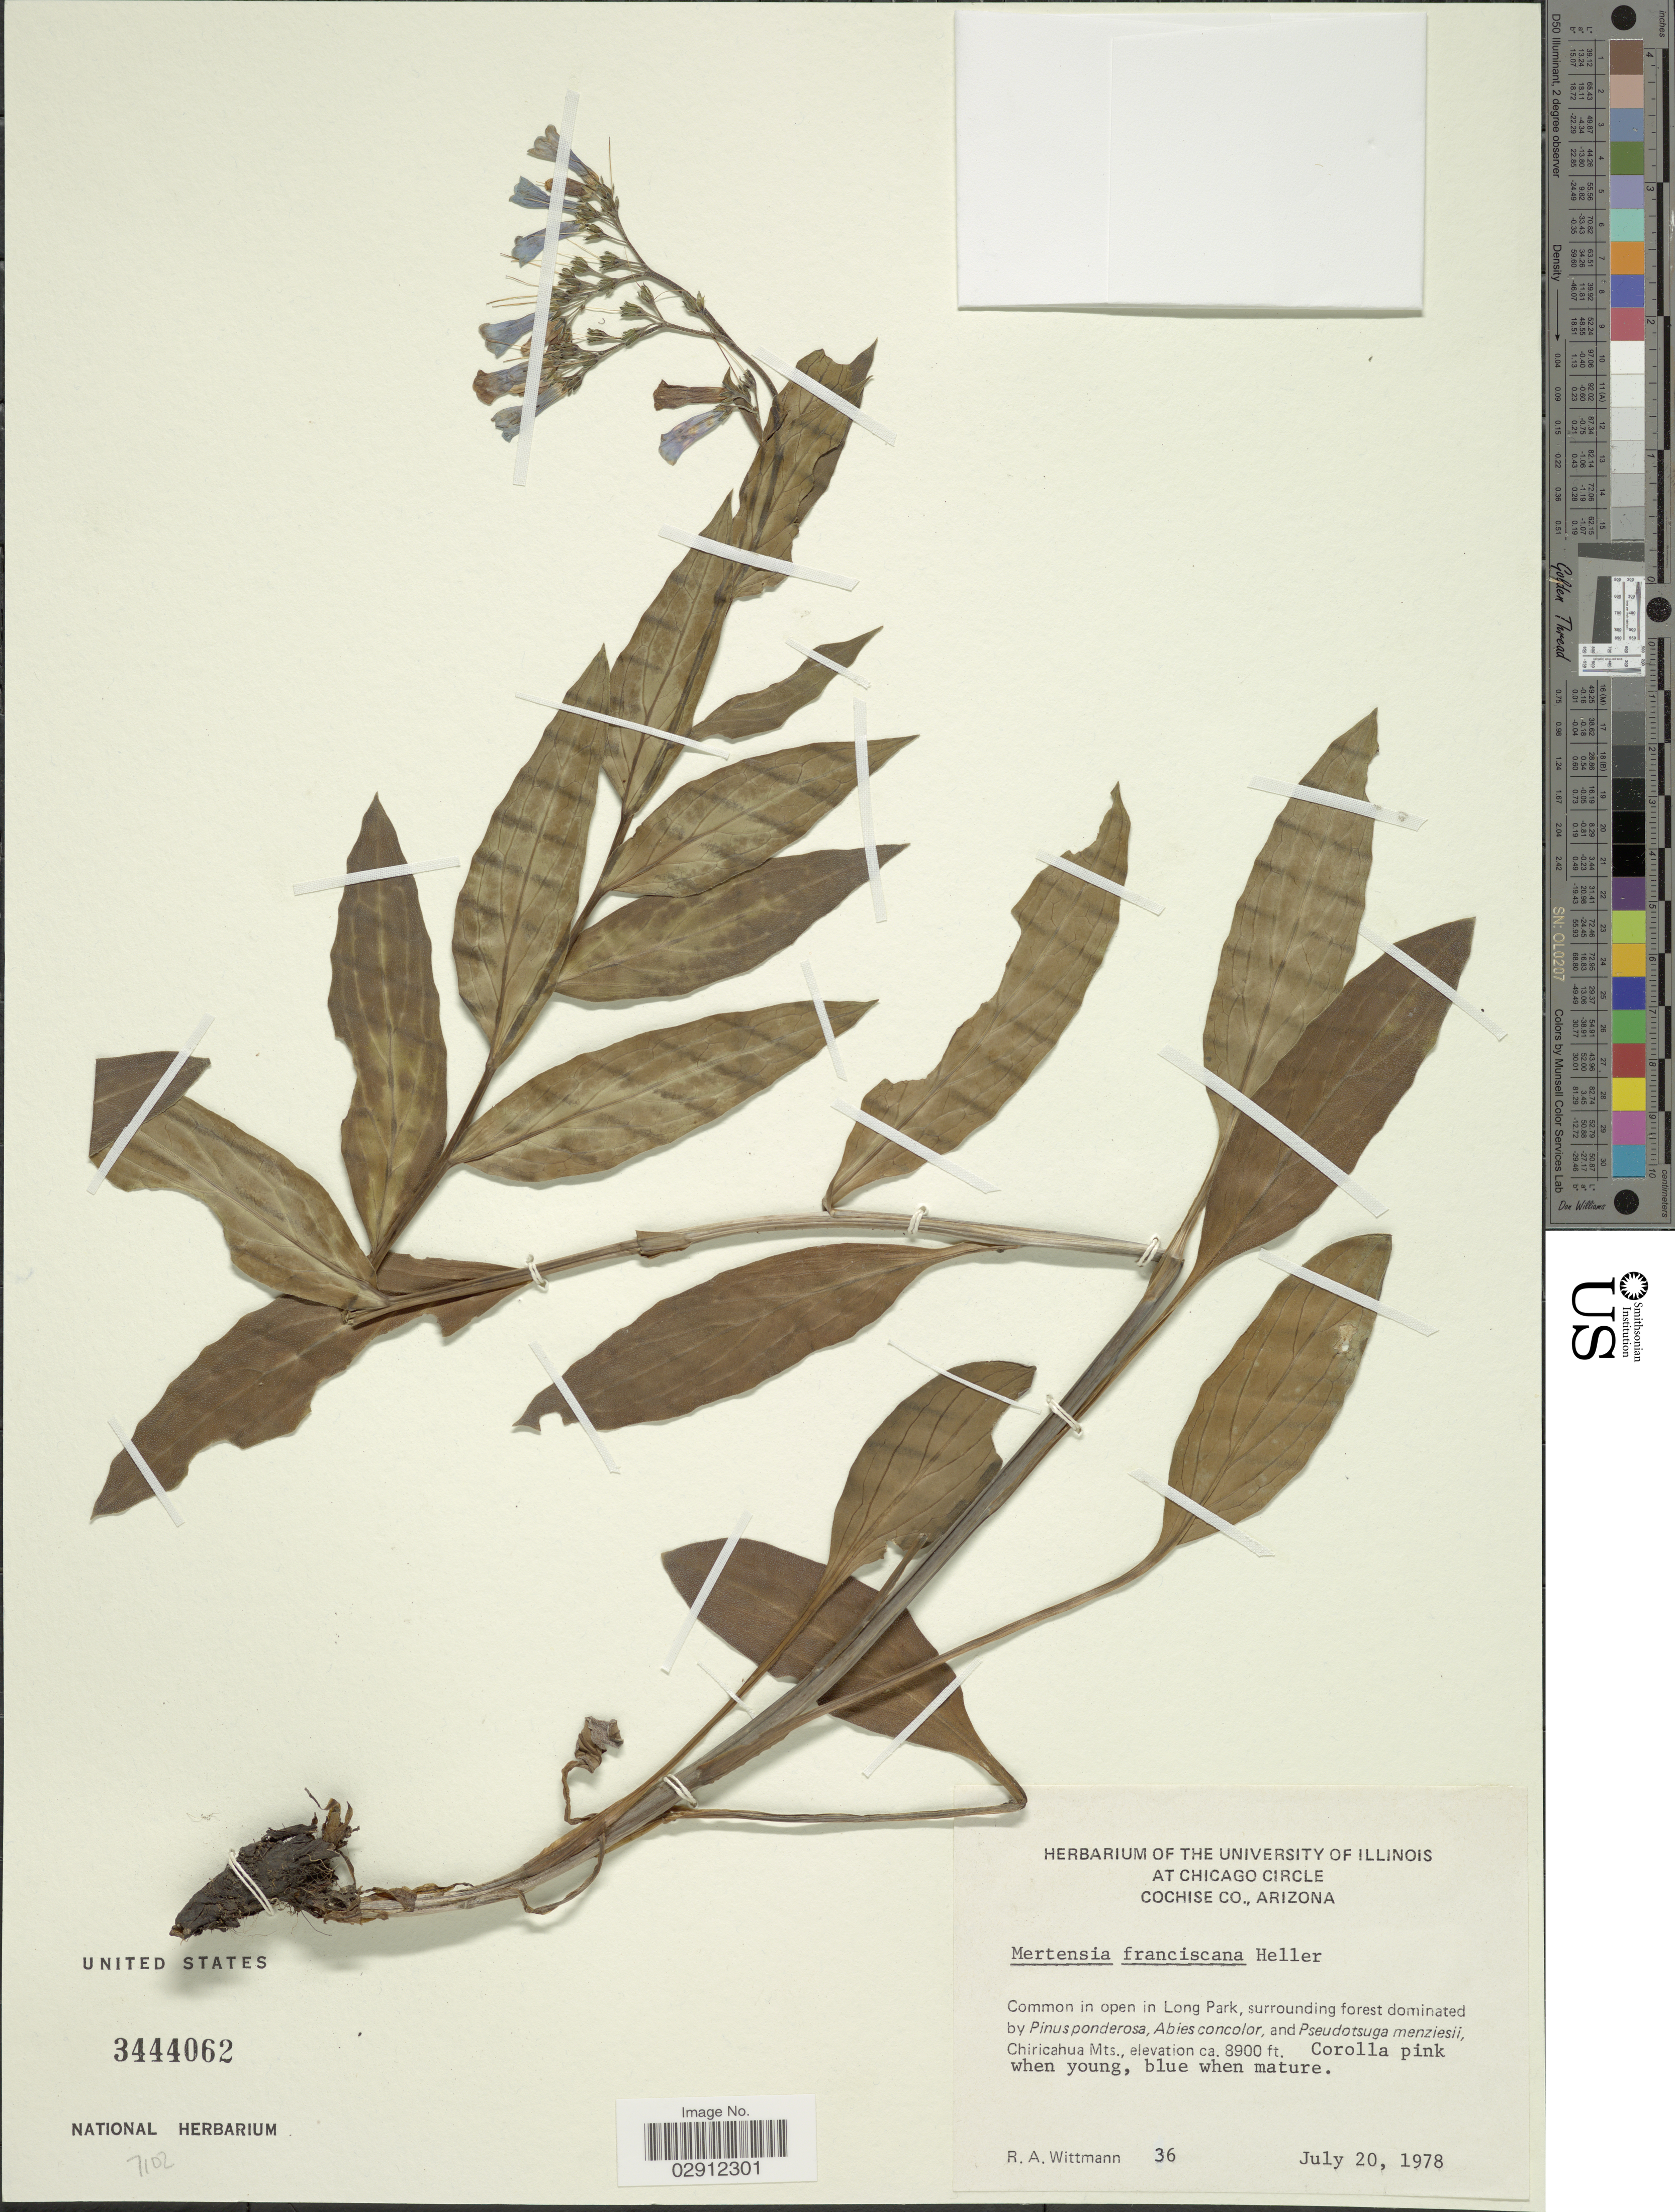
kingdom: Plantae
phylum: Tracheophyta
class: Magnoliopsida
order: Boraginales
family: Boraginaceae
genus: Mertensia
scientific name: Mertensia franciscana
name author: A. Heller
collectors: R. Wittmann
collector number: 36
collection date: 1978-07-20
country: United States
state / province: Arizona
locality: Long Park. Chiricahua Mts.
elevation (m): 2713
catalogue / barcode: US 3444062